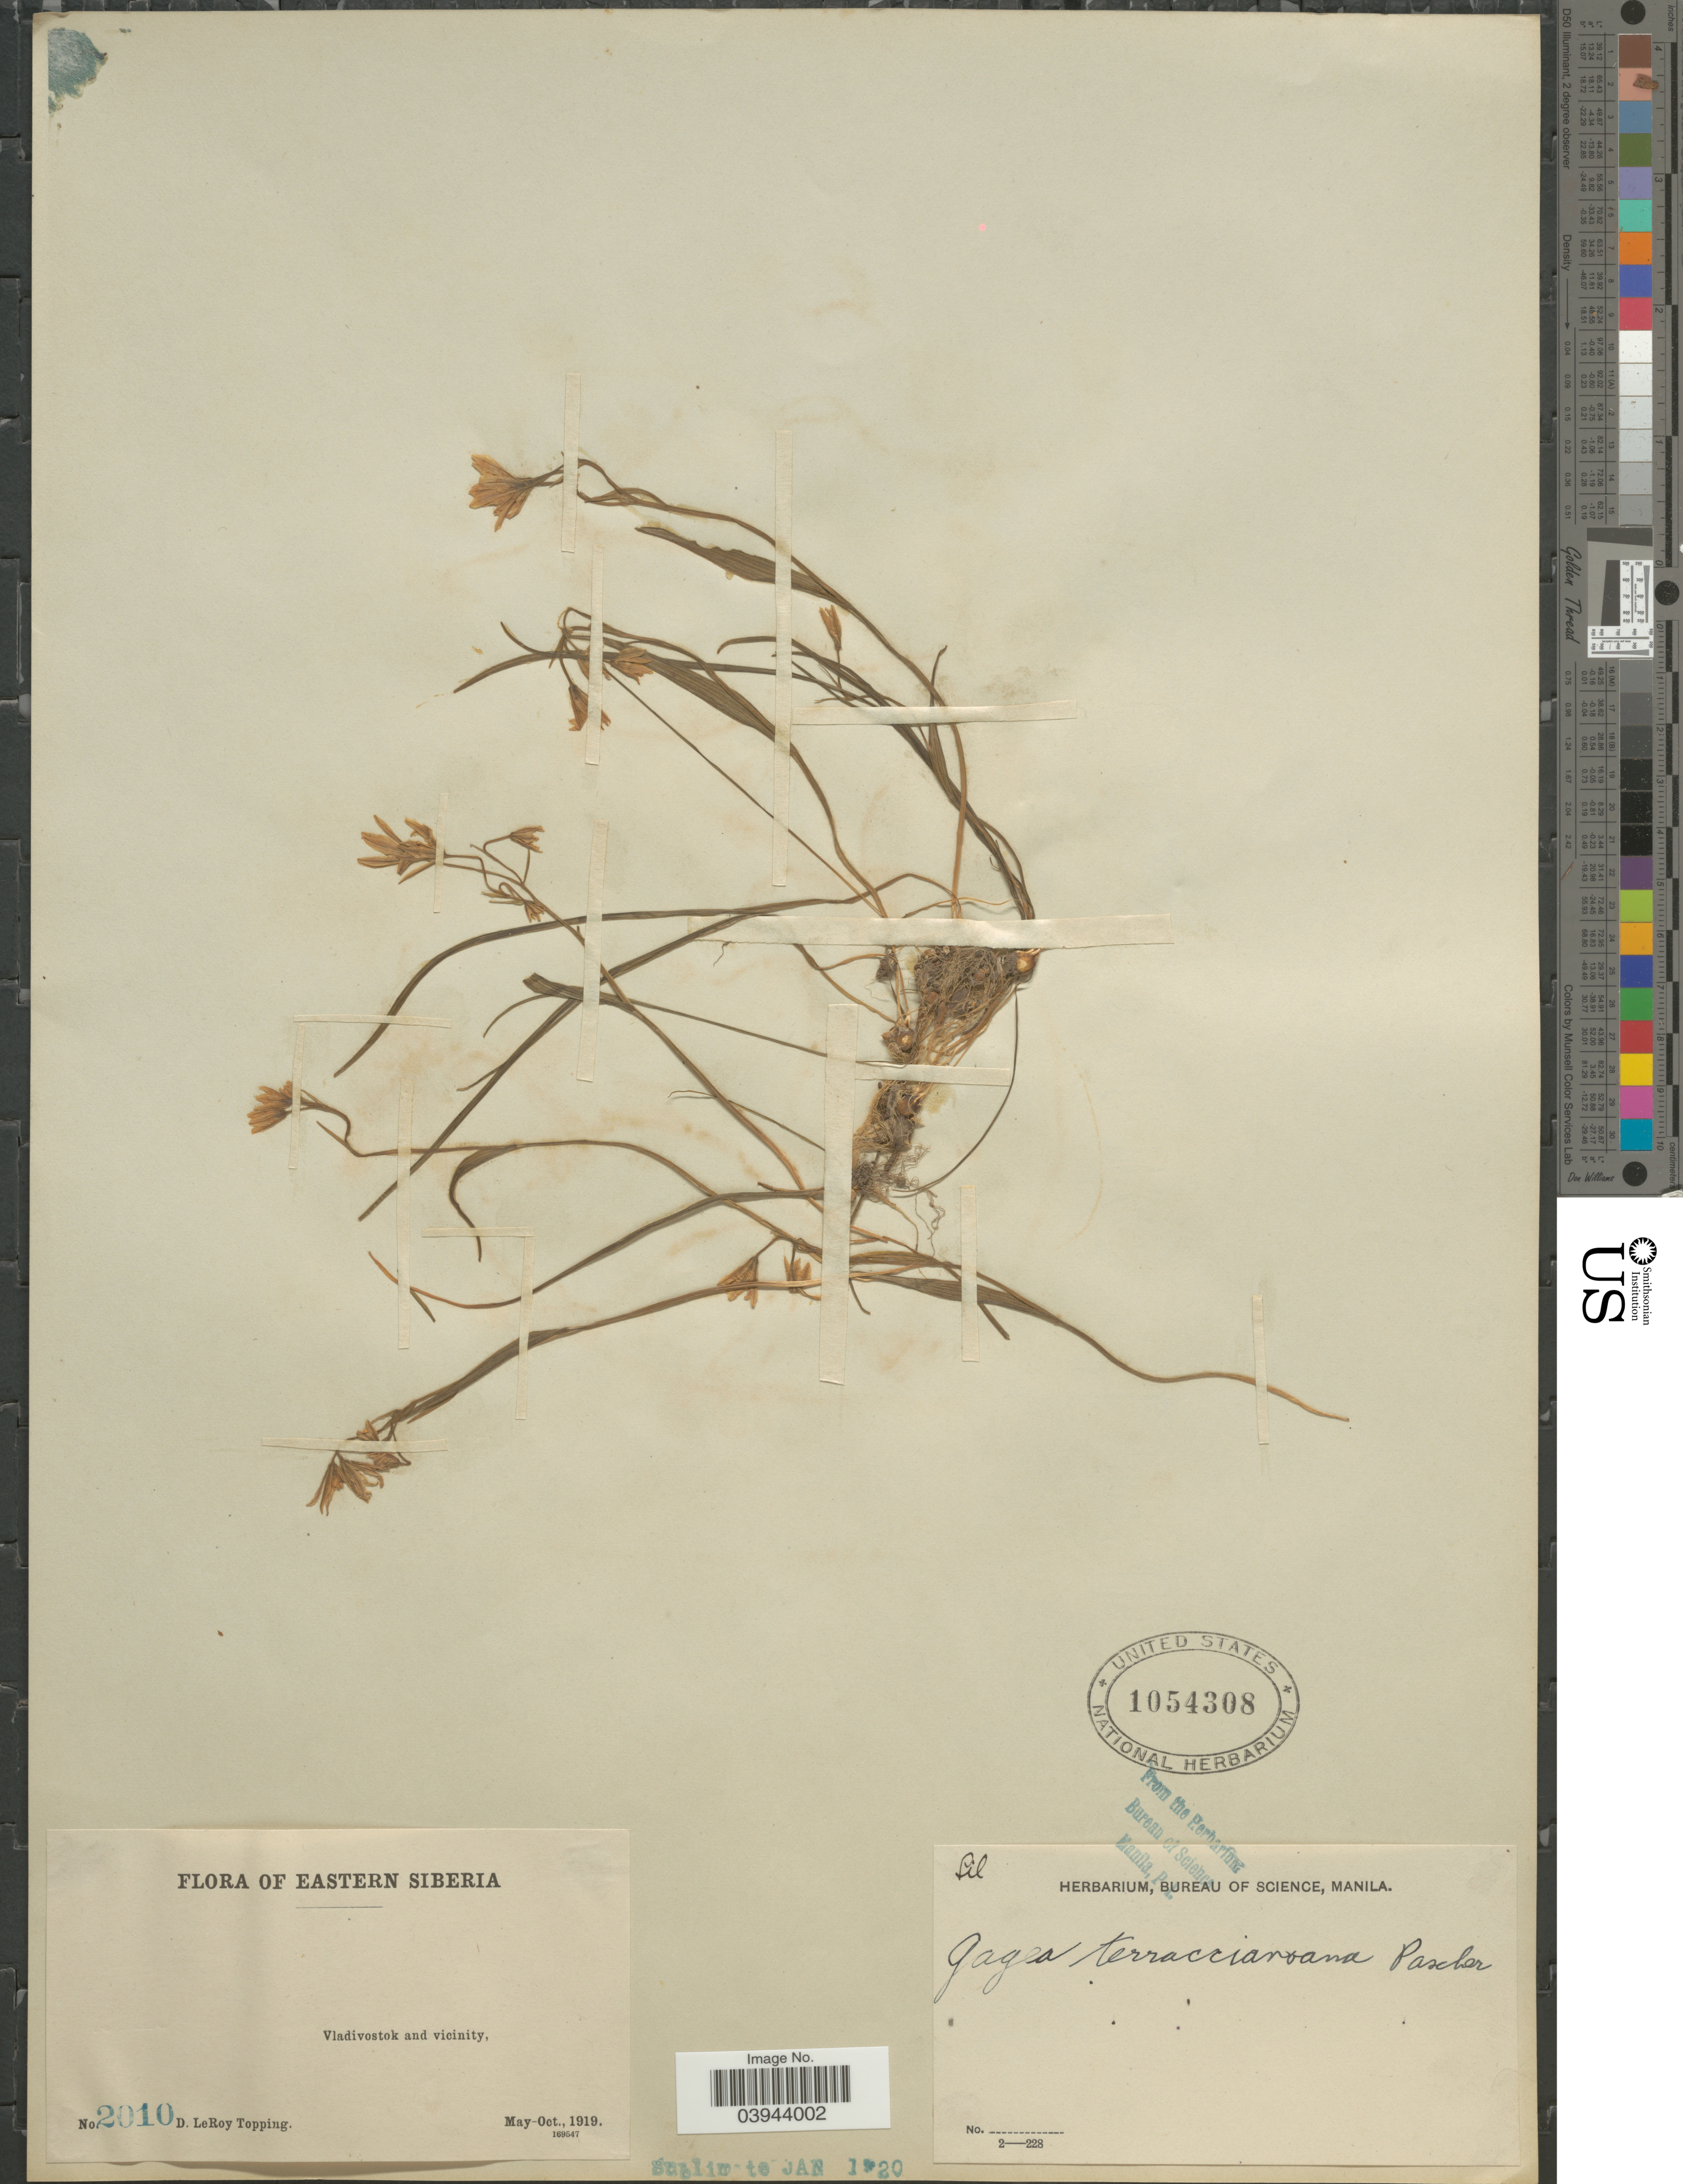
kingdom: Plantae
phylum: Tracheophyta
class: Liliopsida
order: Liliales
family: Liliaceae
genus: Gagea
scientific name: Gagea terraccianoana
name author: Pascher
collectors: D. L. Topping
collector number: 2010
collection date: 1919-05/1919-10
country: Russian Federation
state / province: Primorsky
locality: Eastern Siberia. Vladivostok and vicinity.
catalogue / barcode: US 1054308